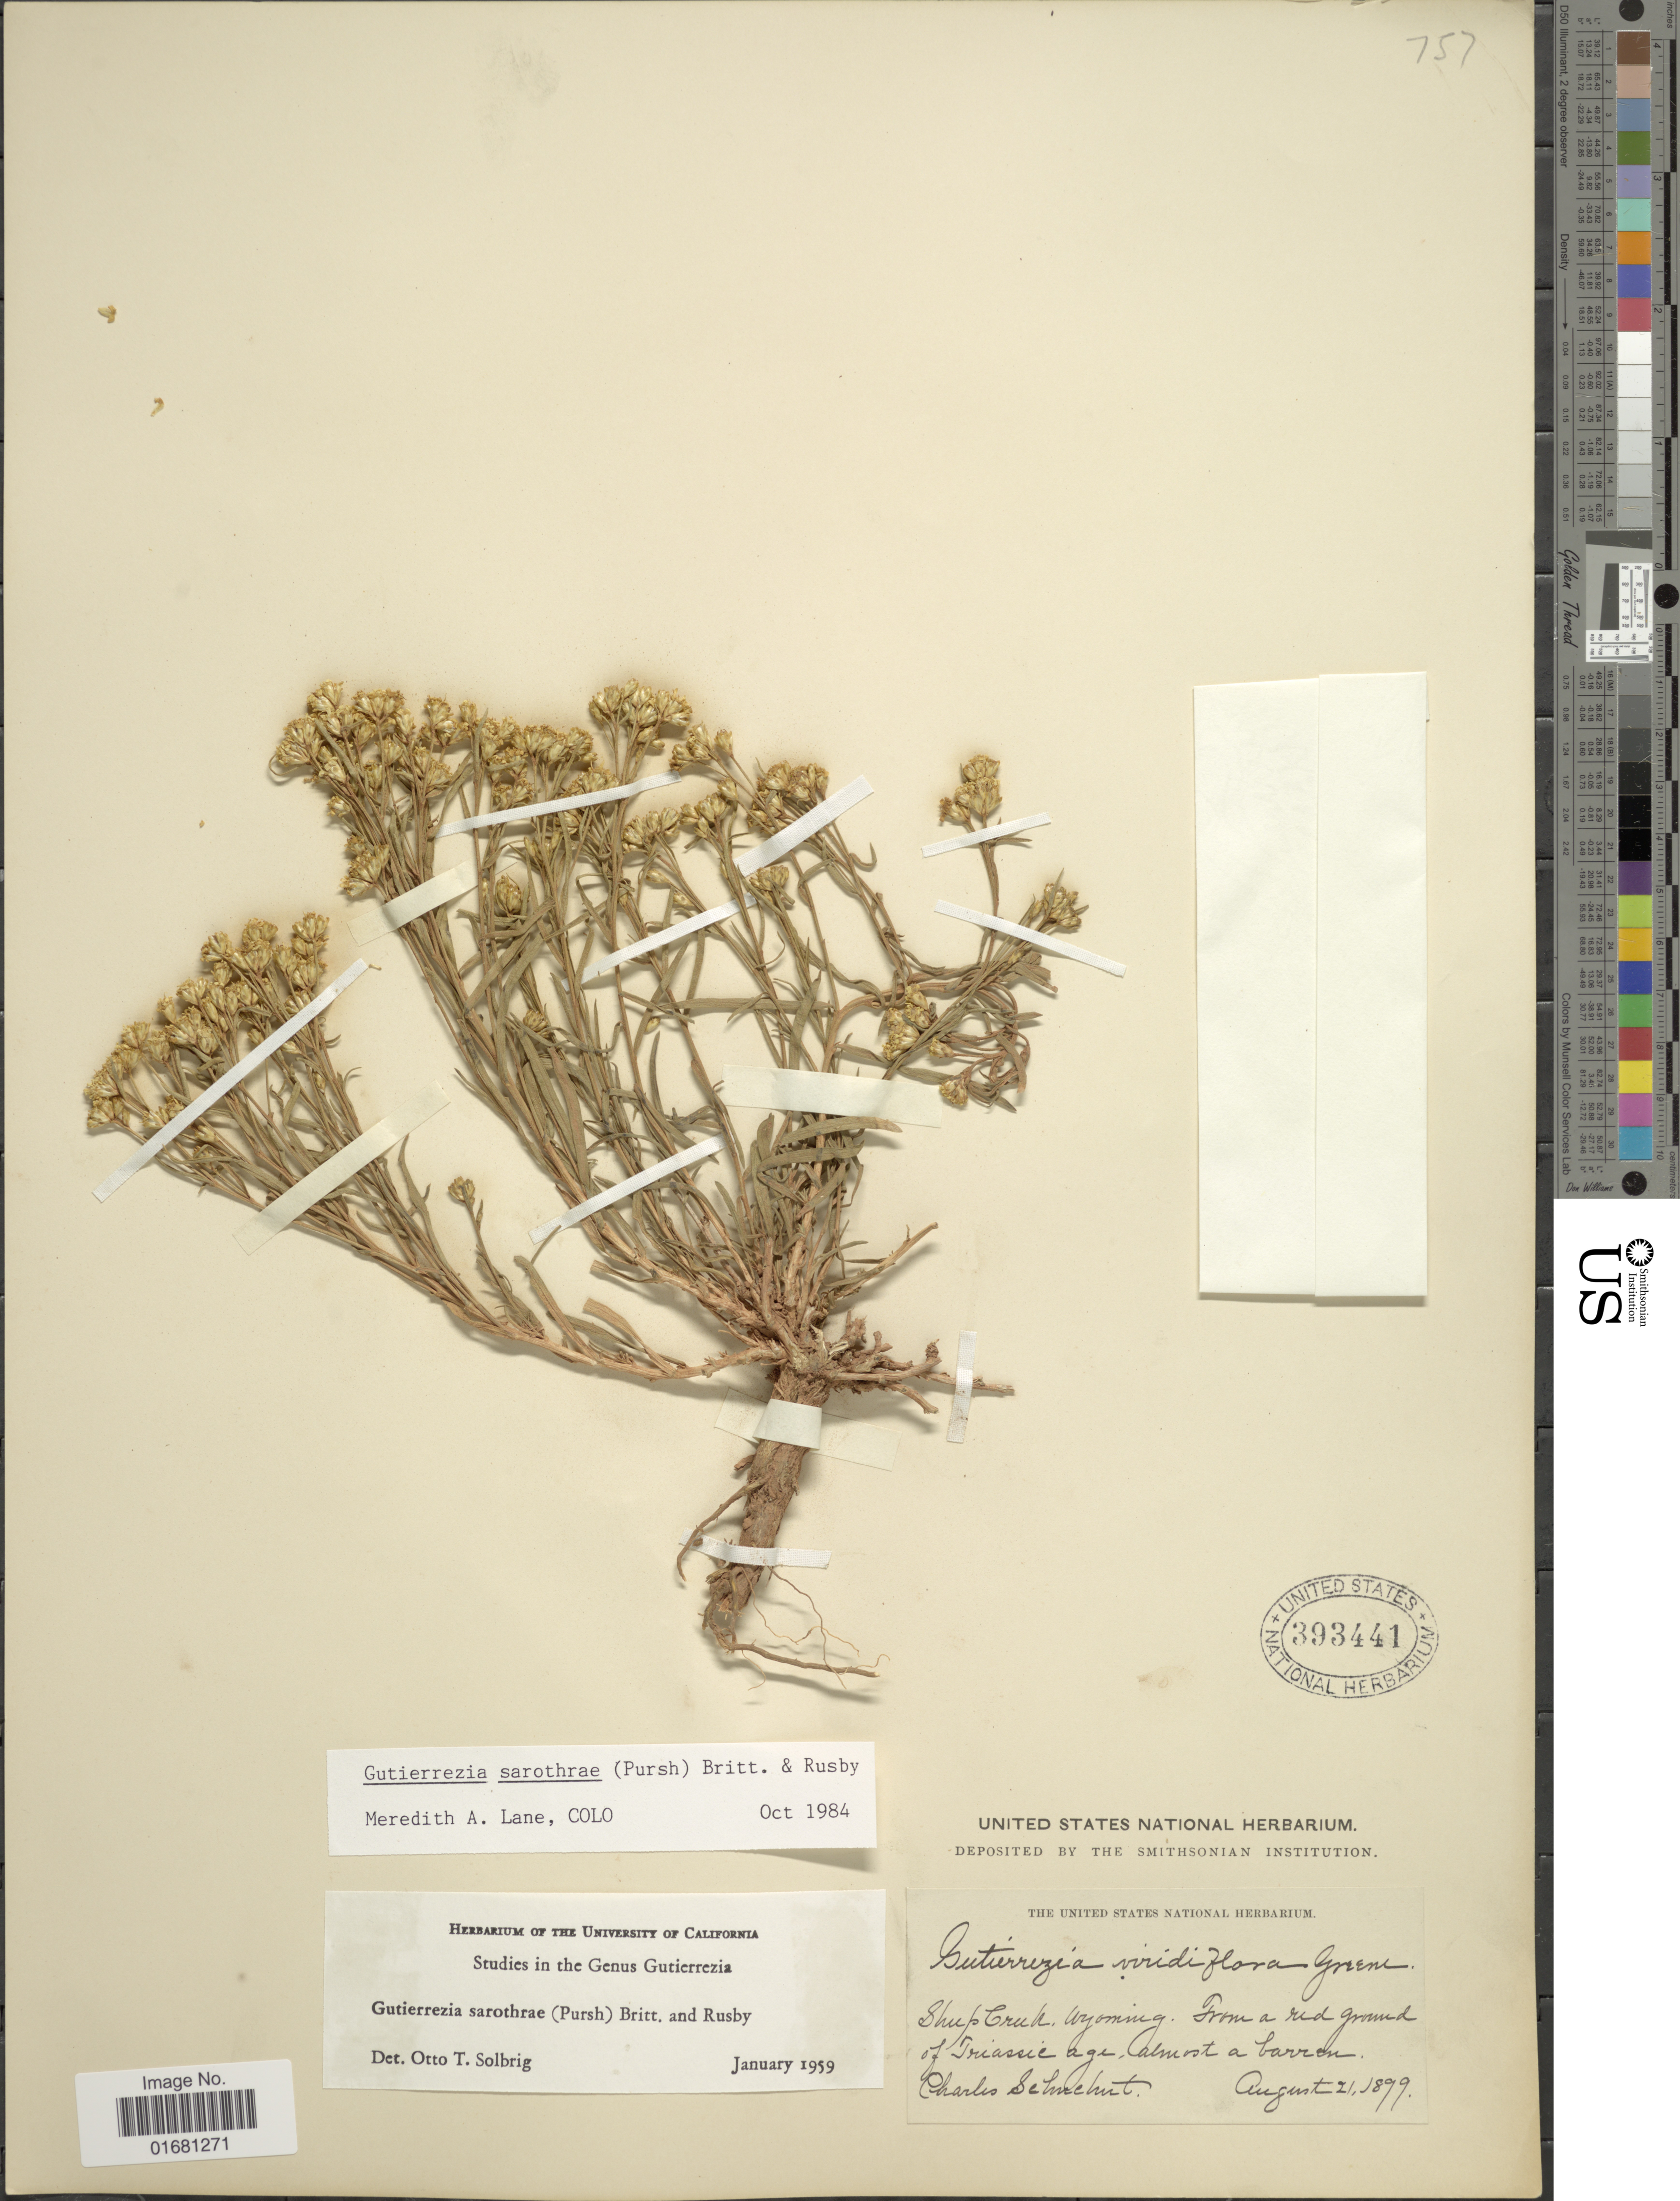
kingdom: Plantae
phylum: Tracheophyta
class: Magnoliopsida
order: Asterales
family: Asteraceae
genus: Gutierrezia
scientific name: Gutierrezia sarothrae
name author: (Pursh) Britton & Rusby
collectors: C. Schuchert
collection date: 1899-08-21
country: United States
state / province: Wyoming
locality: Sheep Creek, Wyoming.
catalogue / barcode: US 393441